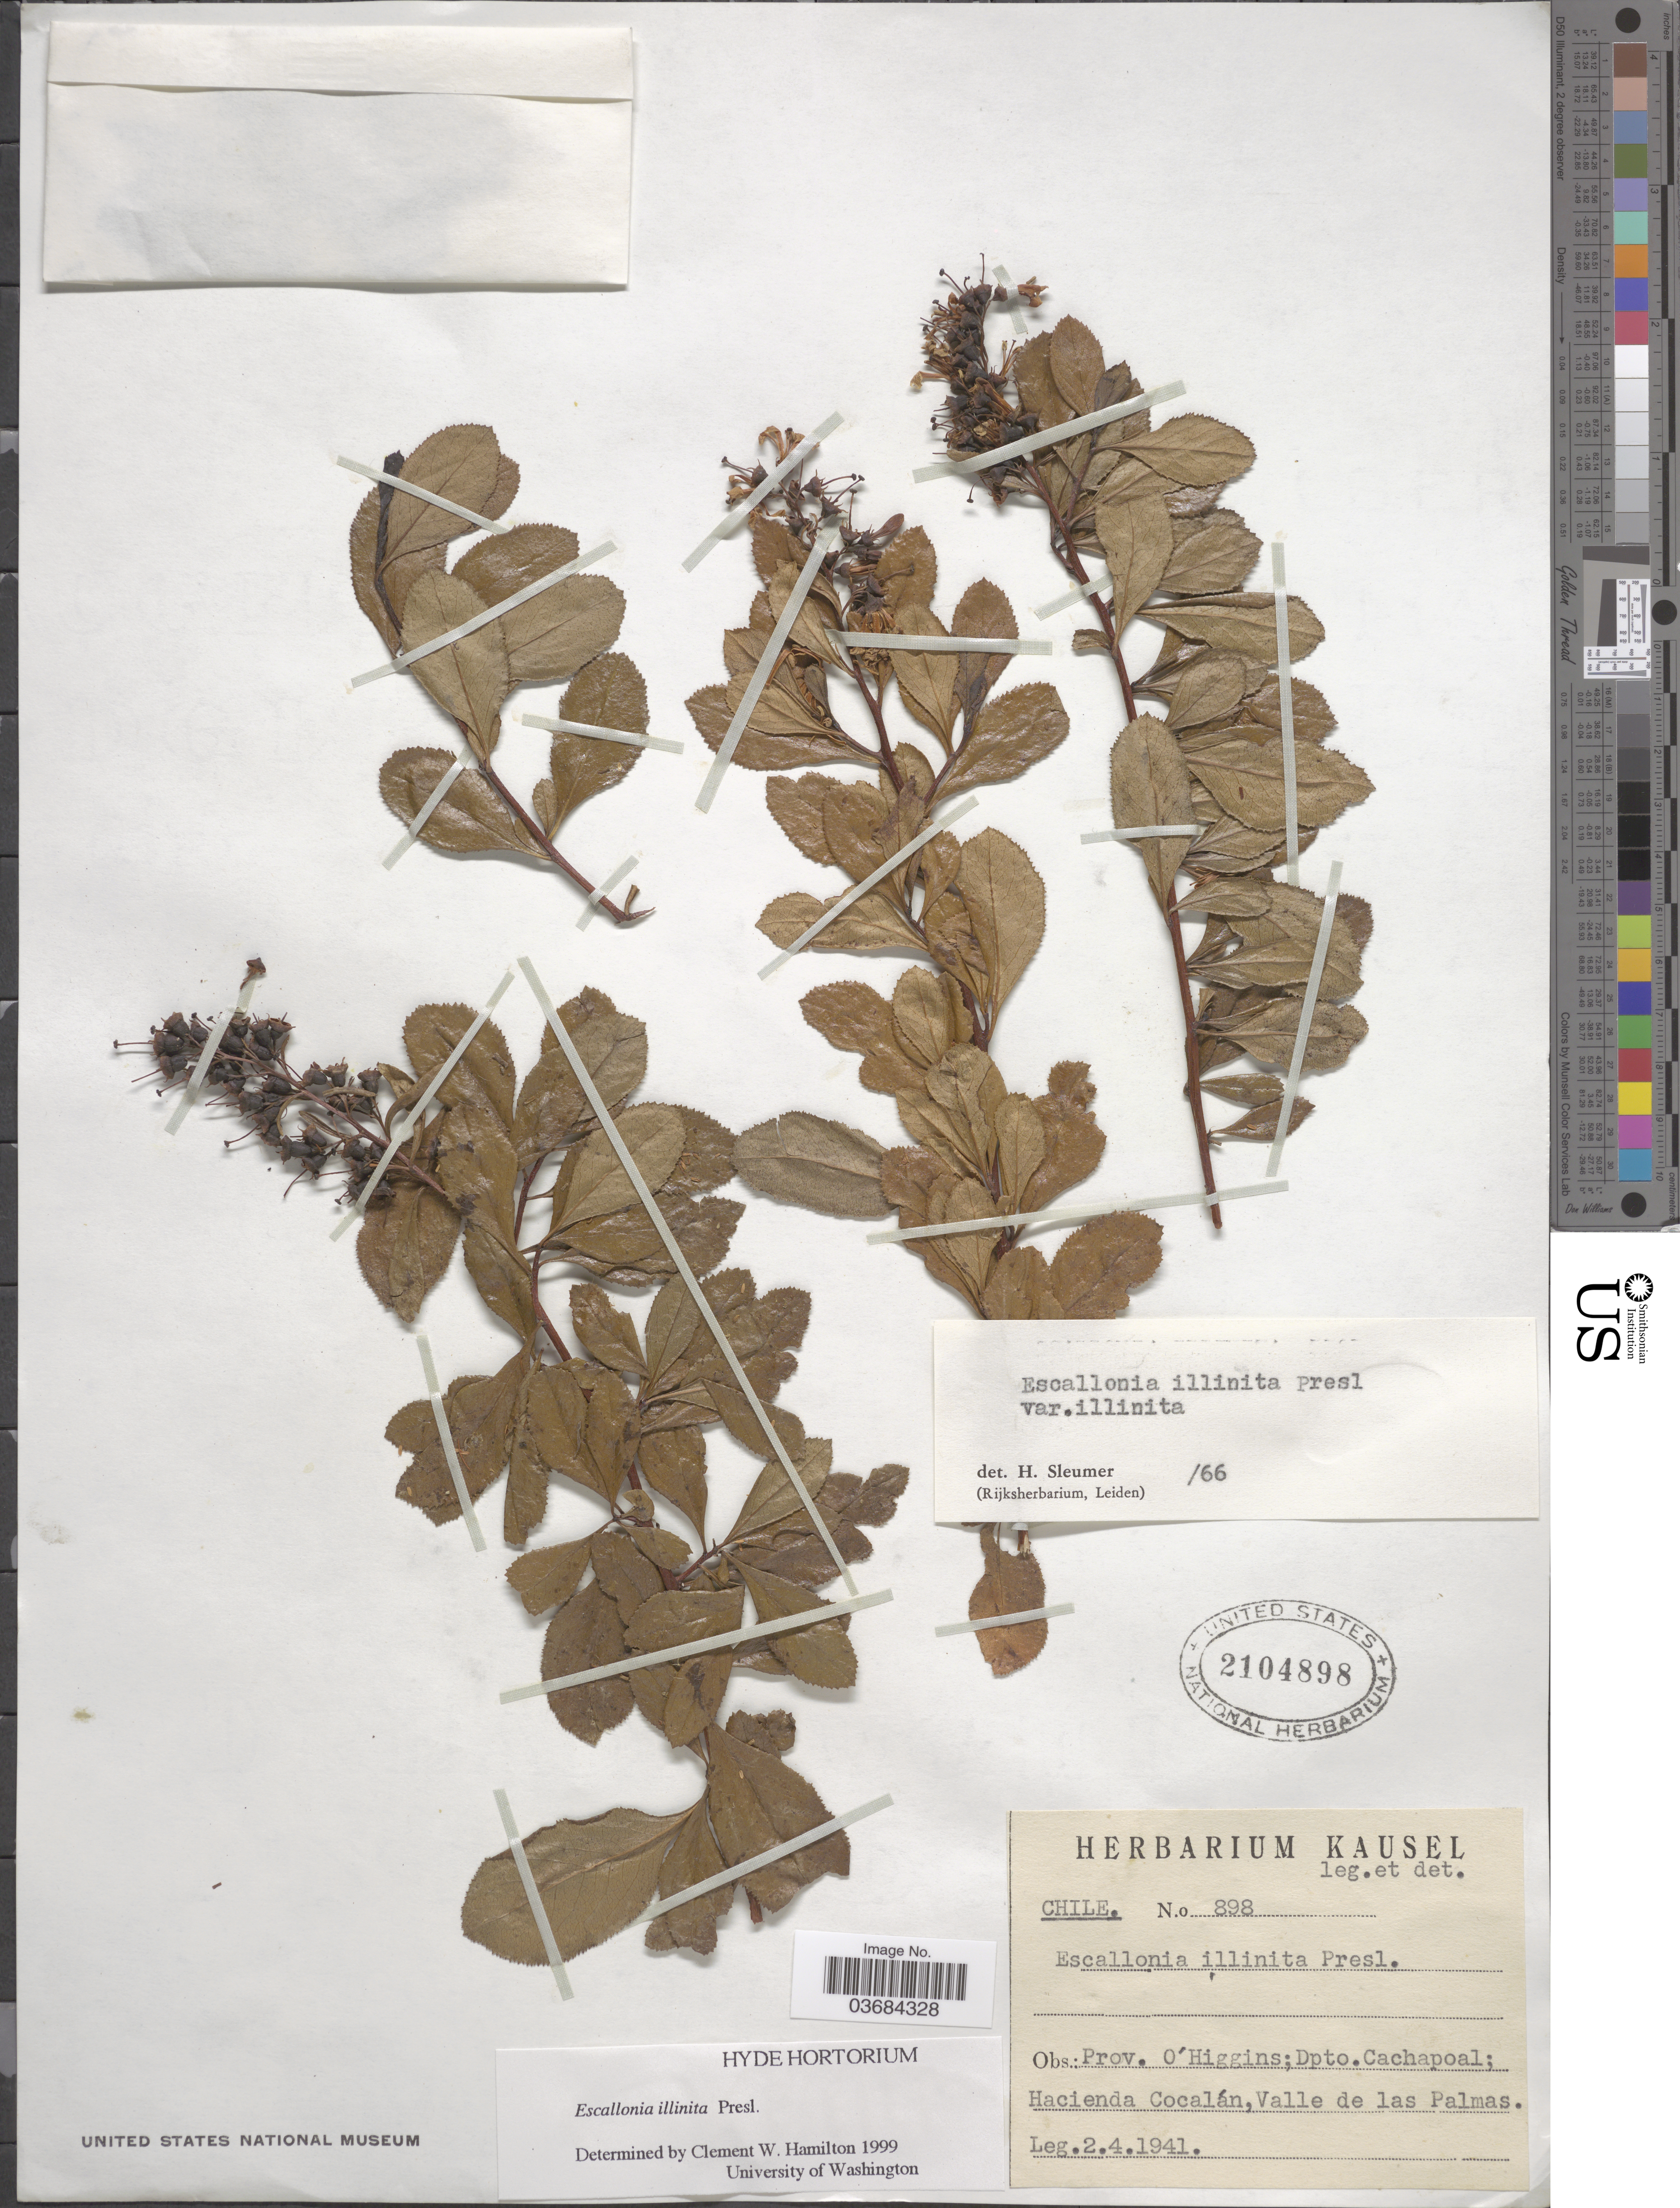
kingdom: Plantae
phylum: Tracheophyta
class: Magnoliopsida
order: Escalloniales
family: Escalloniaceae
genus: Escallonia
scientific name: Escallonia illinita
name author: C. Presl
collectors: Ex herb. Kausel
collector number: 898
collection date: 1941-04-02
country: Chile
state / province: O'Higgins (VI)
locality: Prov. O'Higgins; Dpto. Cachapoal; Hacienda Cocalán, Valle de las Palmas.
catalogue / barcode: US 2104898